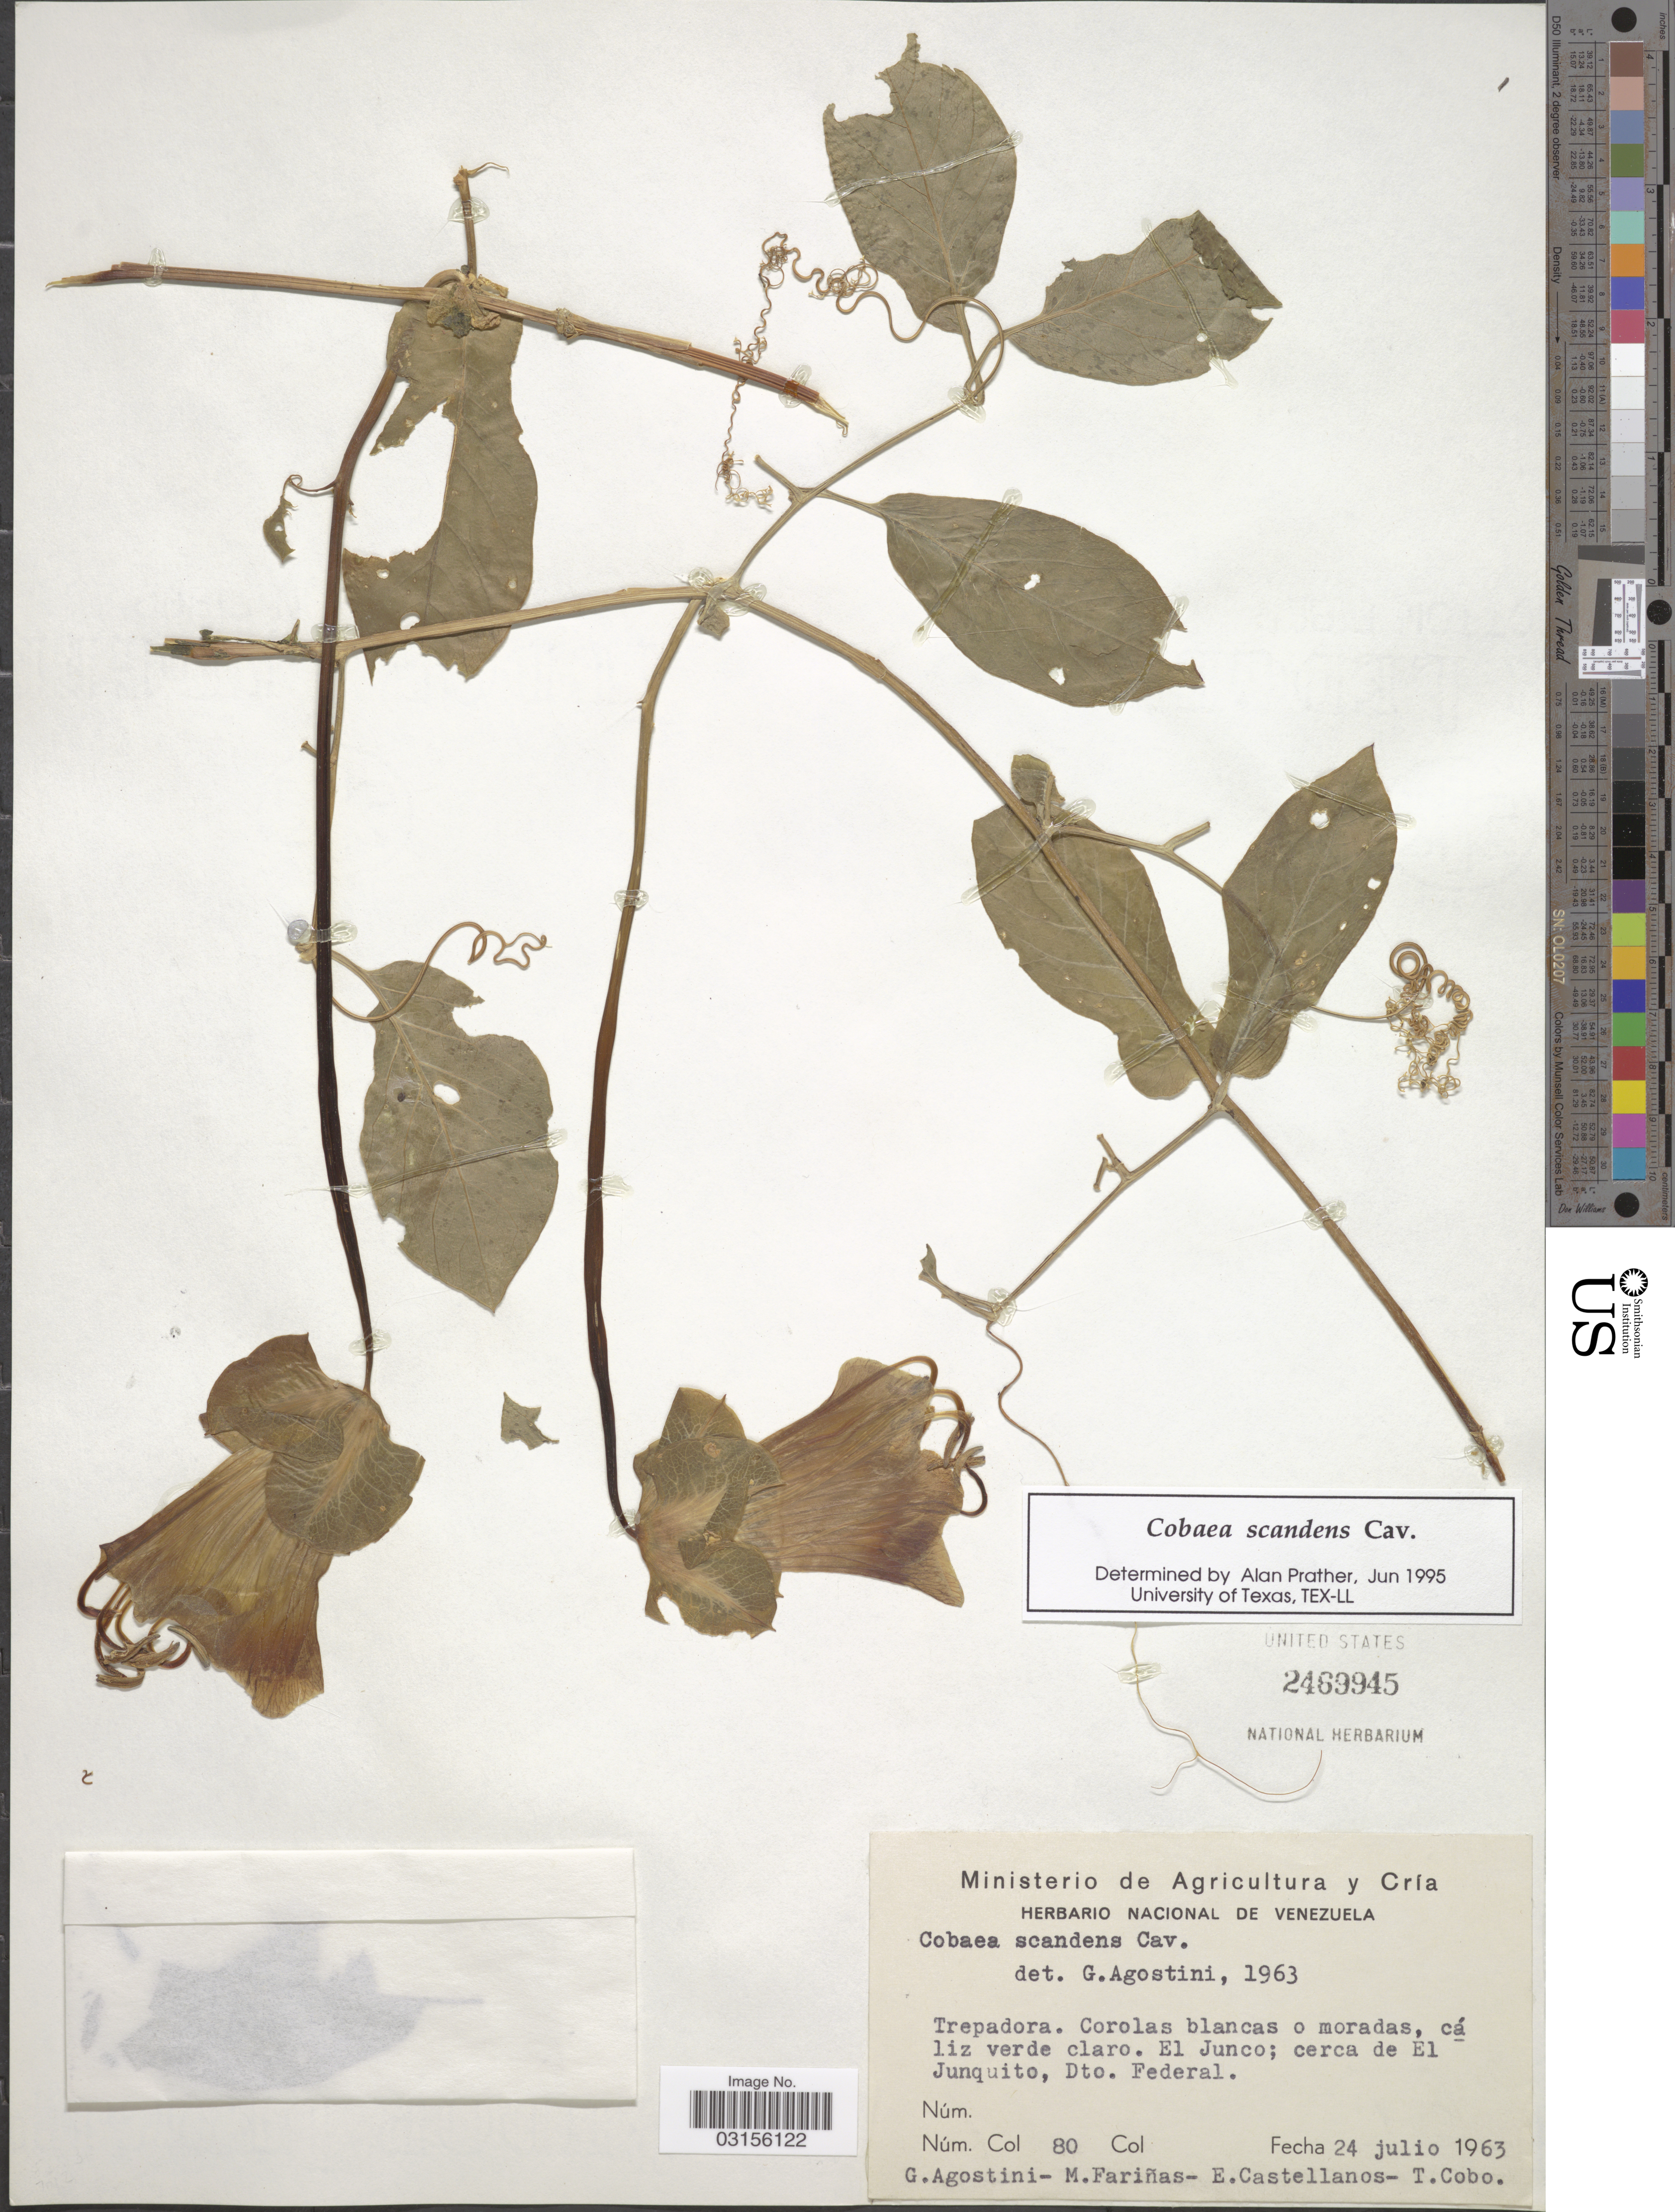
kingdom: Plantae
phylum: Tracheophyta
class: Magnoliopsida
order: Ericales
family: Polemoniaceae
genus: Cobaea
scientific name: Cobaea scandens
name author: Cav.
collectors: G. Agostini, M. Fariñas, E. Castellanos & T. Cobo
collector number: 80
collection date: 1963-07-24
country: Venezuela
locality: El Junco; cerca de El Junquito, Dto. Federal.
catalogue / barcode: US 2469945